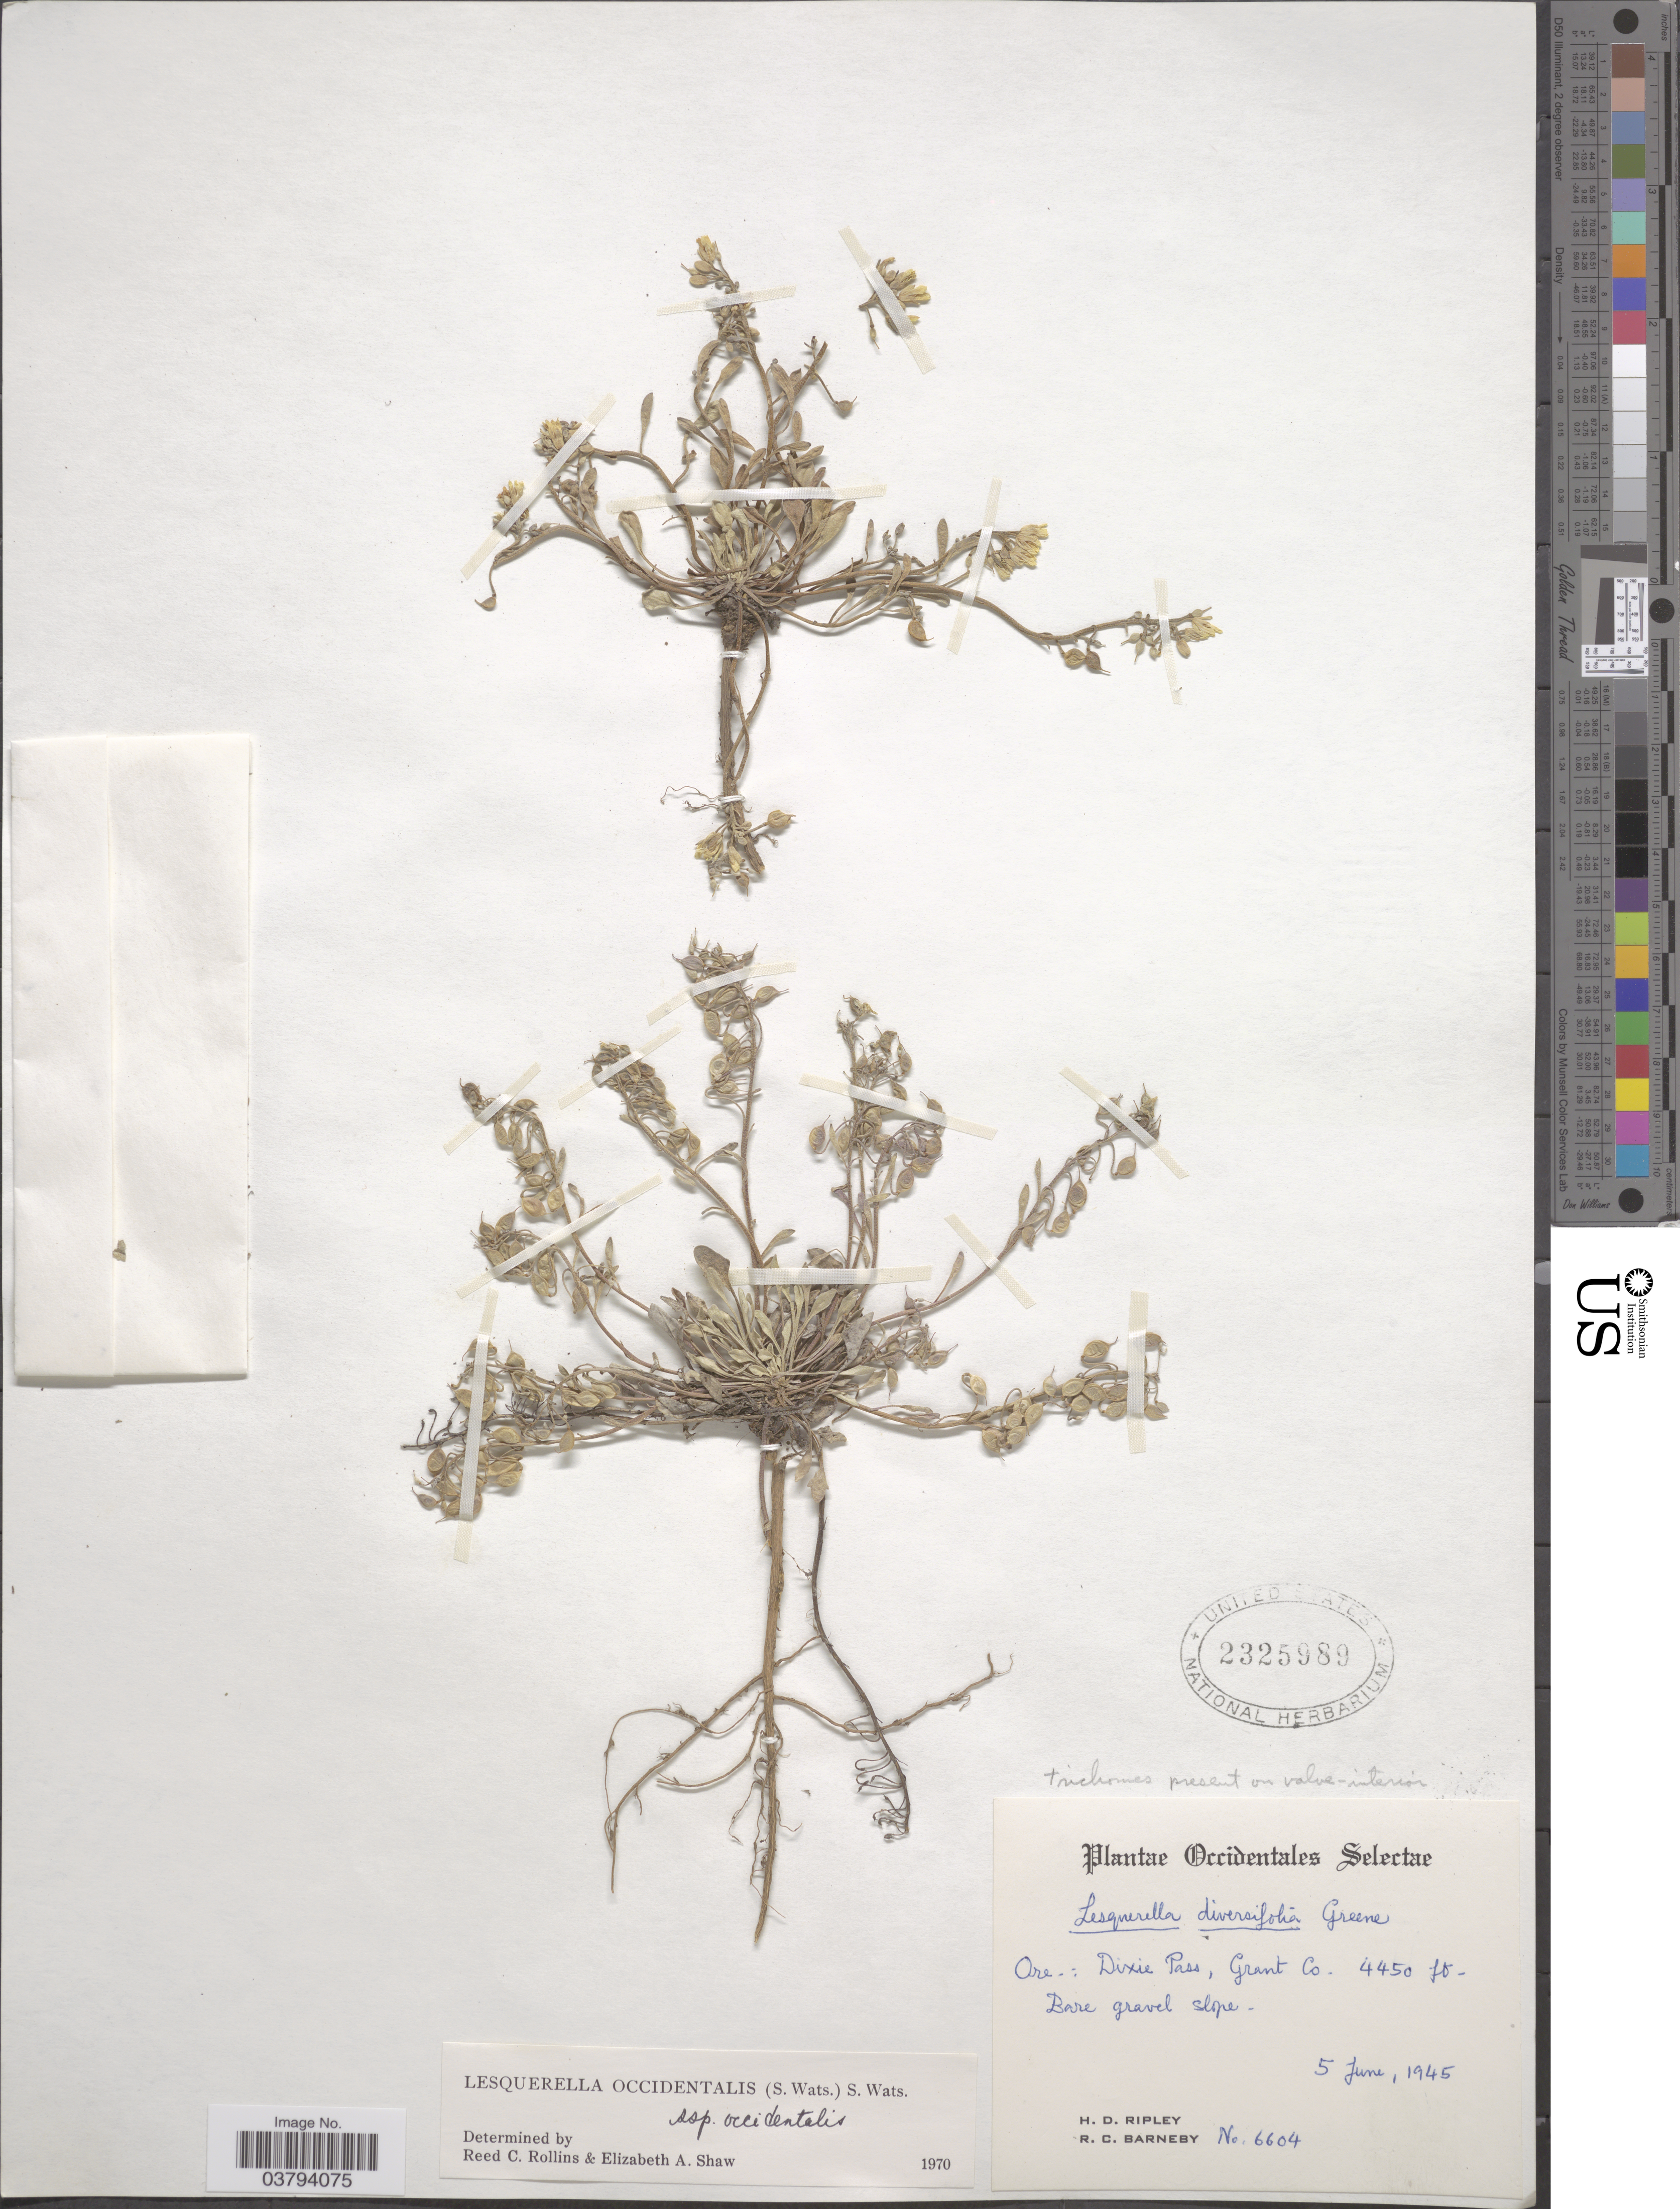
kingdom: Plantae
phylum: Tracheophyta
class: Magnoliopsida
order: Brassicales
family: Brassicaceae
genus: Lesquerella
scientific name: Lesquerella occidentalis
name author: S. Watson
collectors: H. Ripley & R. C. Barneby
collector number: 6604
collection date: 1945-06-05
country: United States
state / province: Oregon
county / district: Grant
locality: Occidentales Selectae. Dixie Pass, Grant Co.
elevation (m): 1356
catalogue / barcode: US 2325989